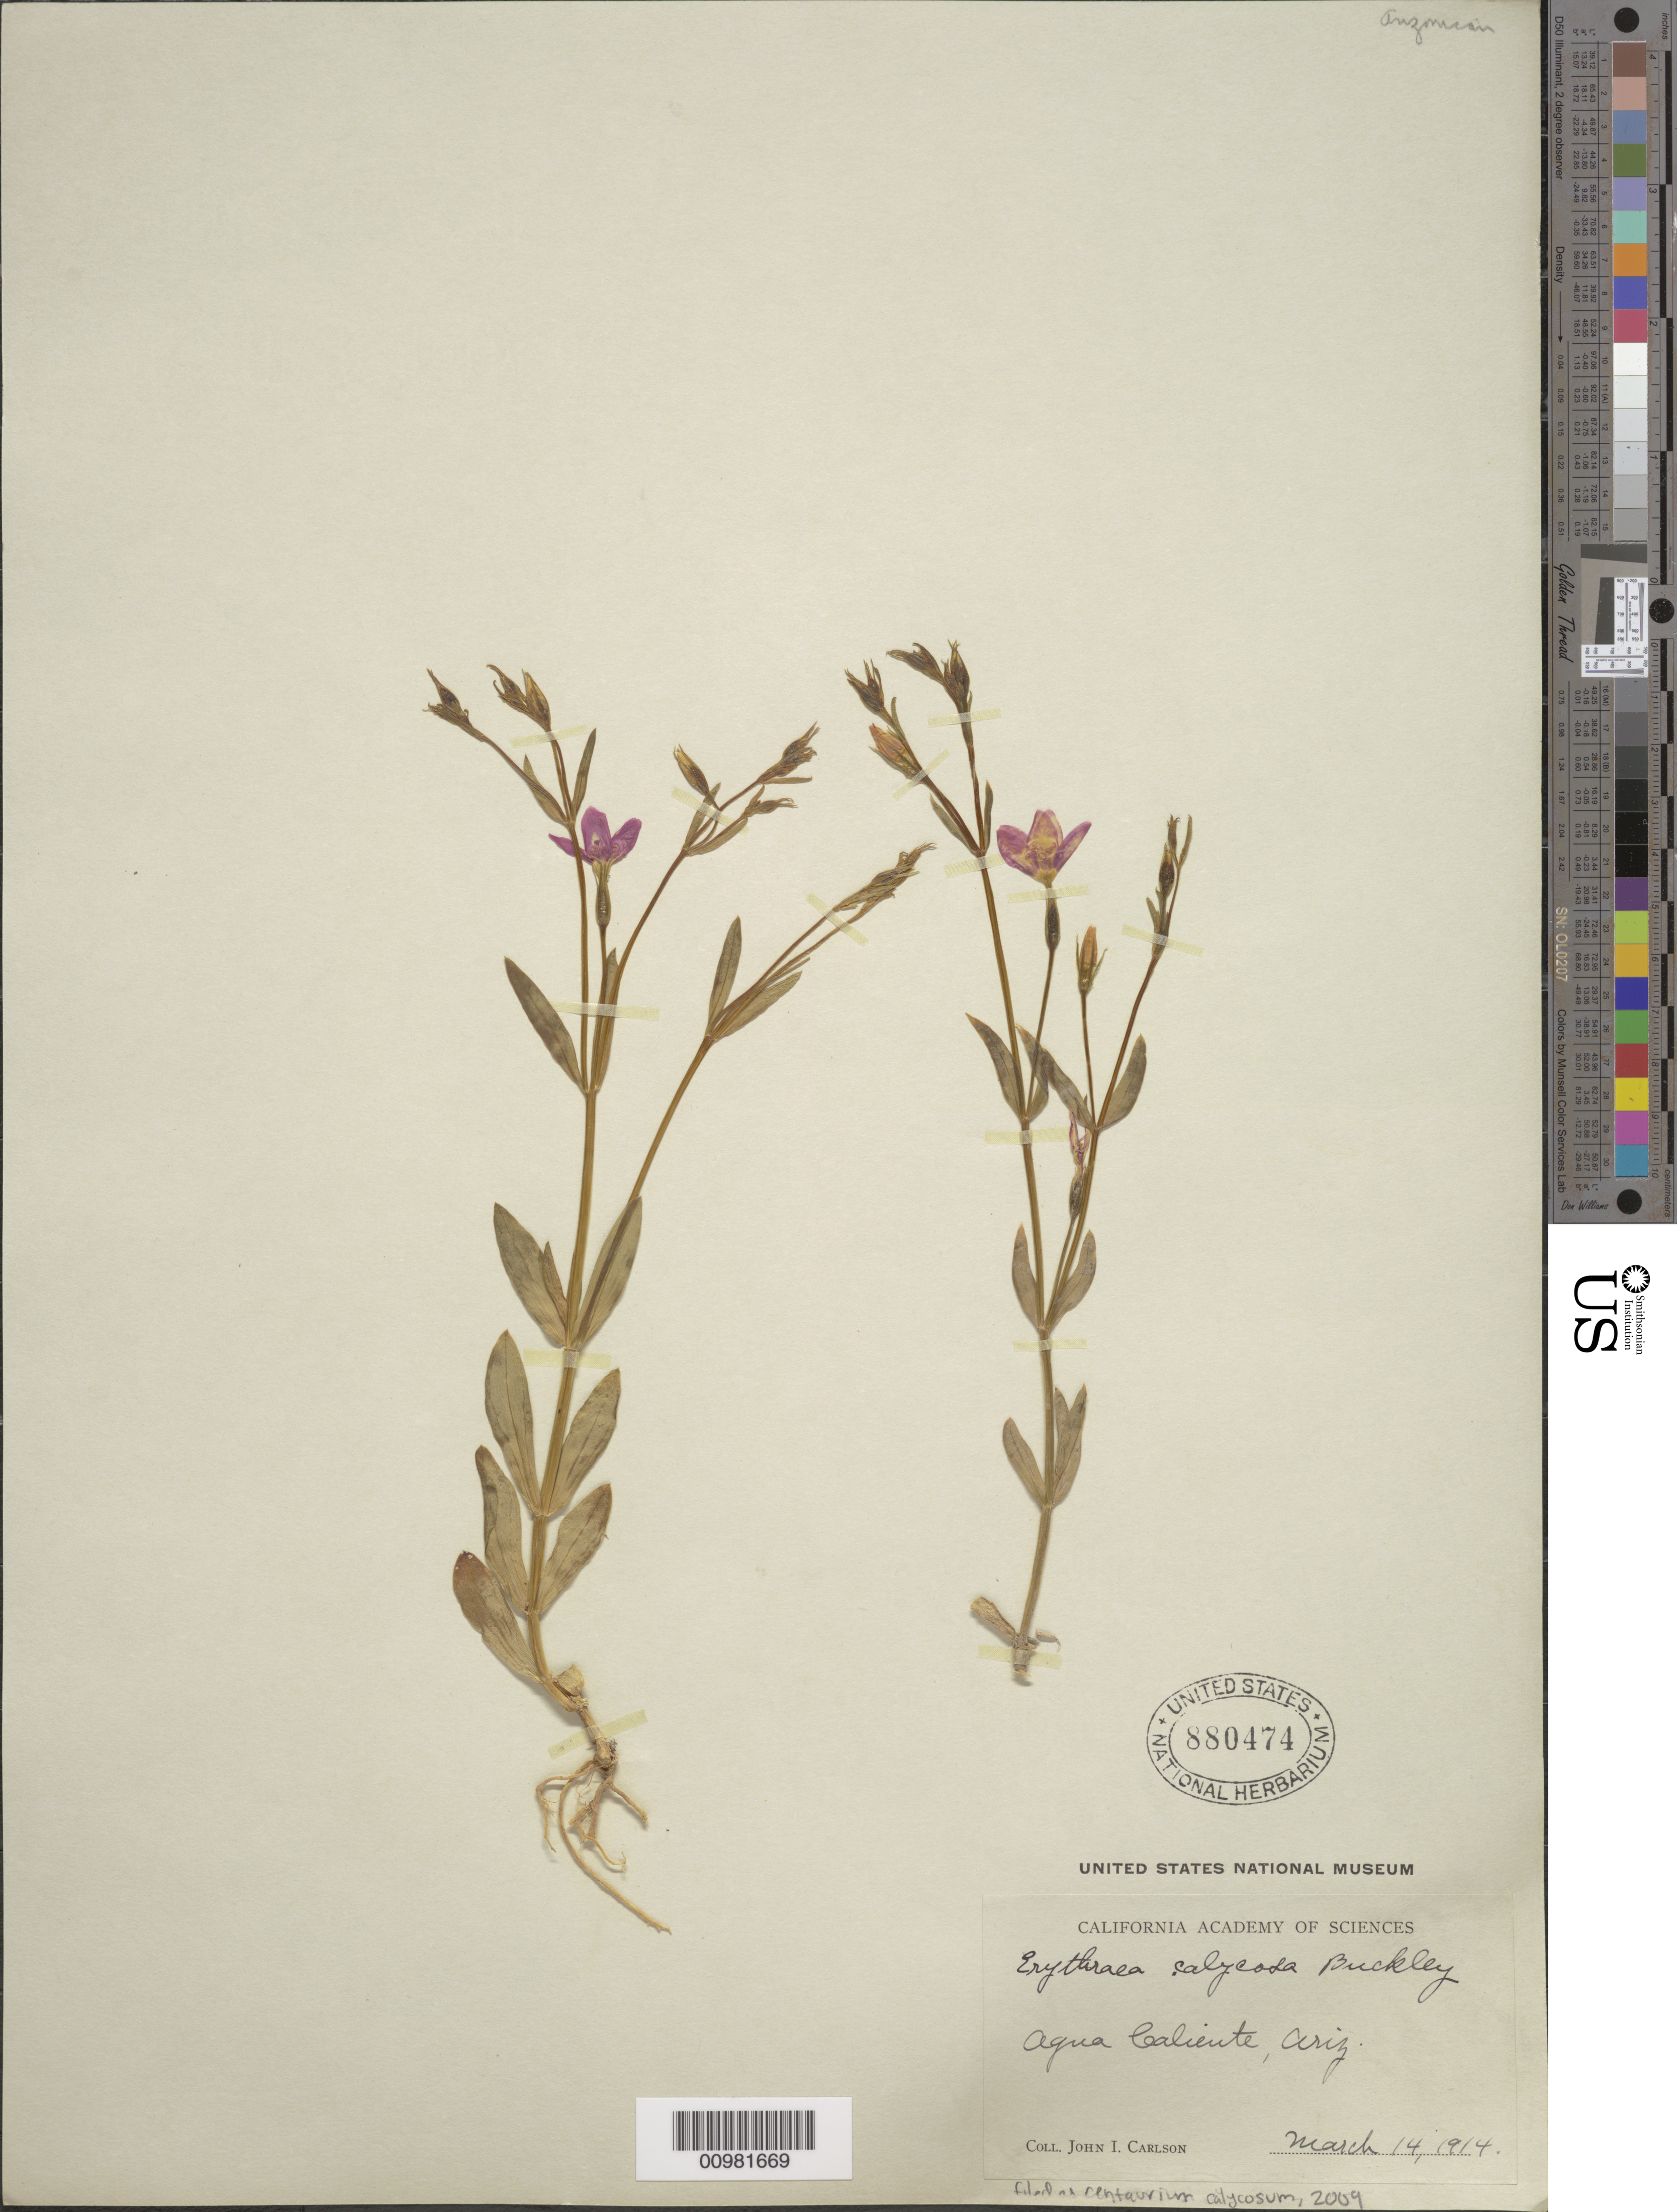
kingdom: Plantae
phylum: Tracheophyta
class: Magnoliopsida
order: Gentianales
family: Gentianaceae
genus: Centaurium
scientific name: Centaurium calycosum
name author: (Buckley) Buckley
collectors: J. Carlson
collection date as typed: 14 Mar 1914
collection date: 1914-03-14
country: United States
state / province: Arizona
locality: Aqua Caliente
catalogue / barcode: US 880474